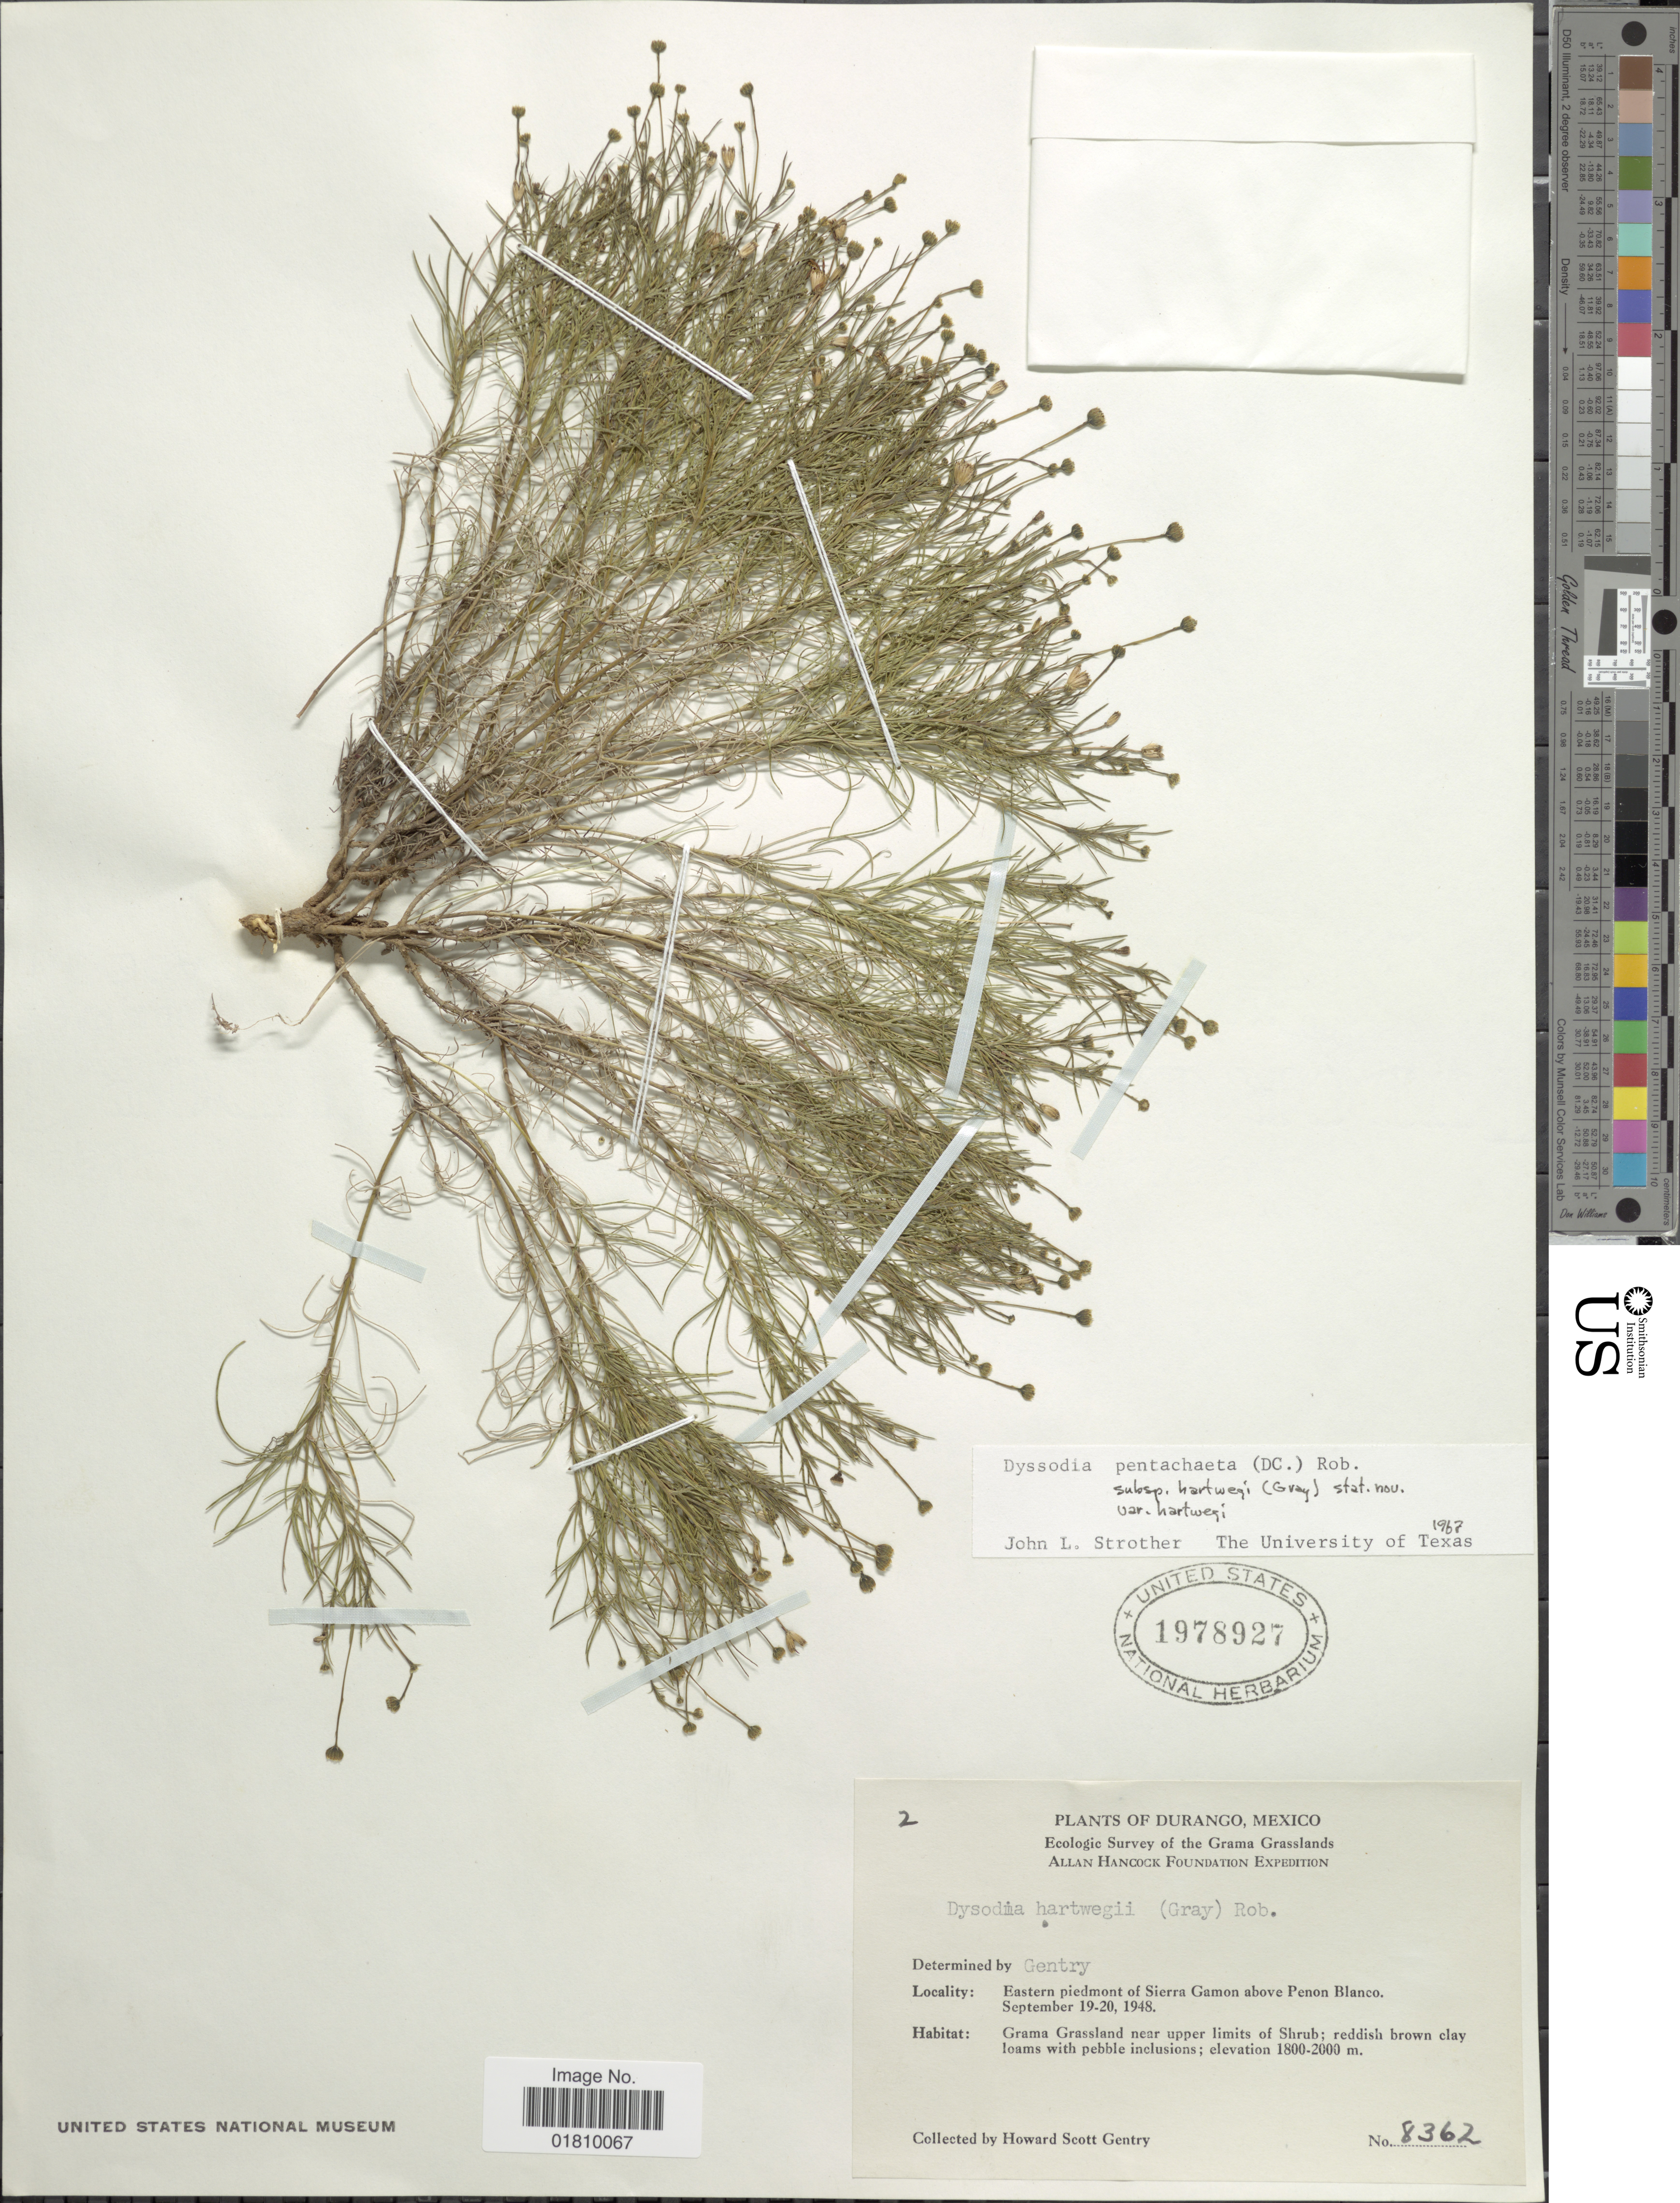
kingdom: Plantae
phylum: Tracheophyta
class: Magnoliopsida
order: Asterales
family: Asteraceae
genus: Thymophylla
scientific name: Thymophylla pentachaeta var. hartwegii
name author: (A. Gray) Strother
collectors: H. S. Gentry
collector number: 8362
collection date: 1948-09-19/1948-09-20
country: Mexico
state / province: Durango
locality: Eastern piedmont of Sierra Gamon above Penon Blanco, Grama Grassland near upper limits of Shrub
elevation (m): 1800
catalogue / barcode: US 1978927